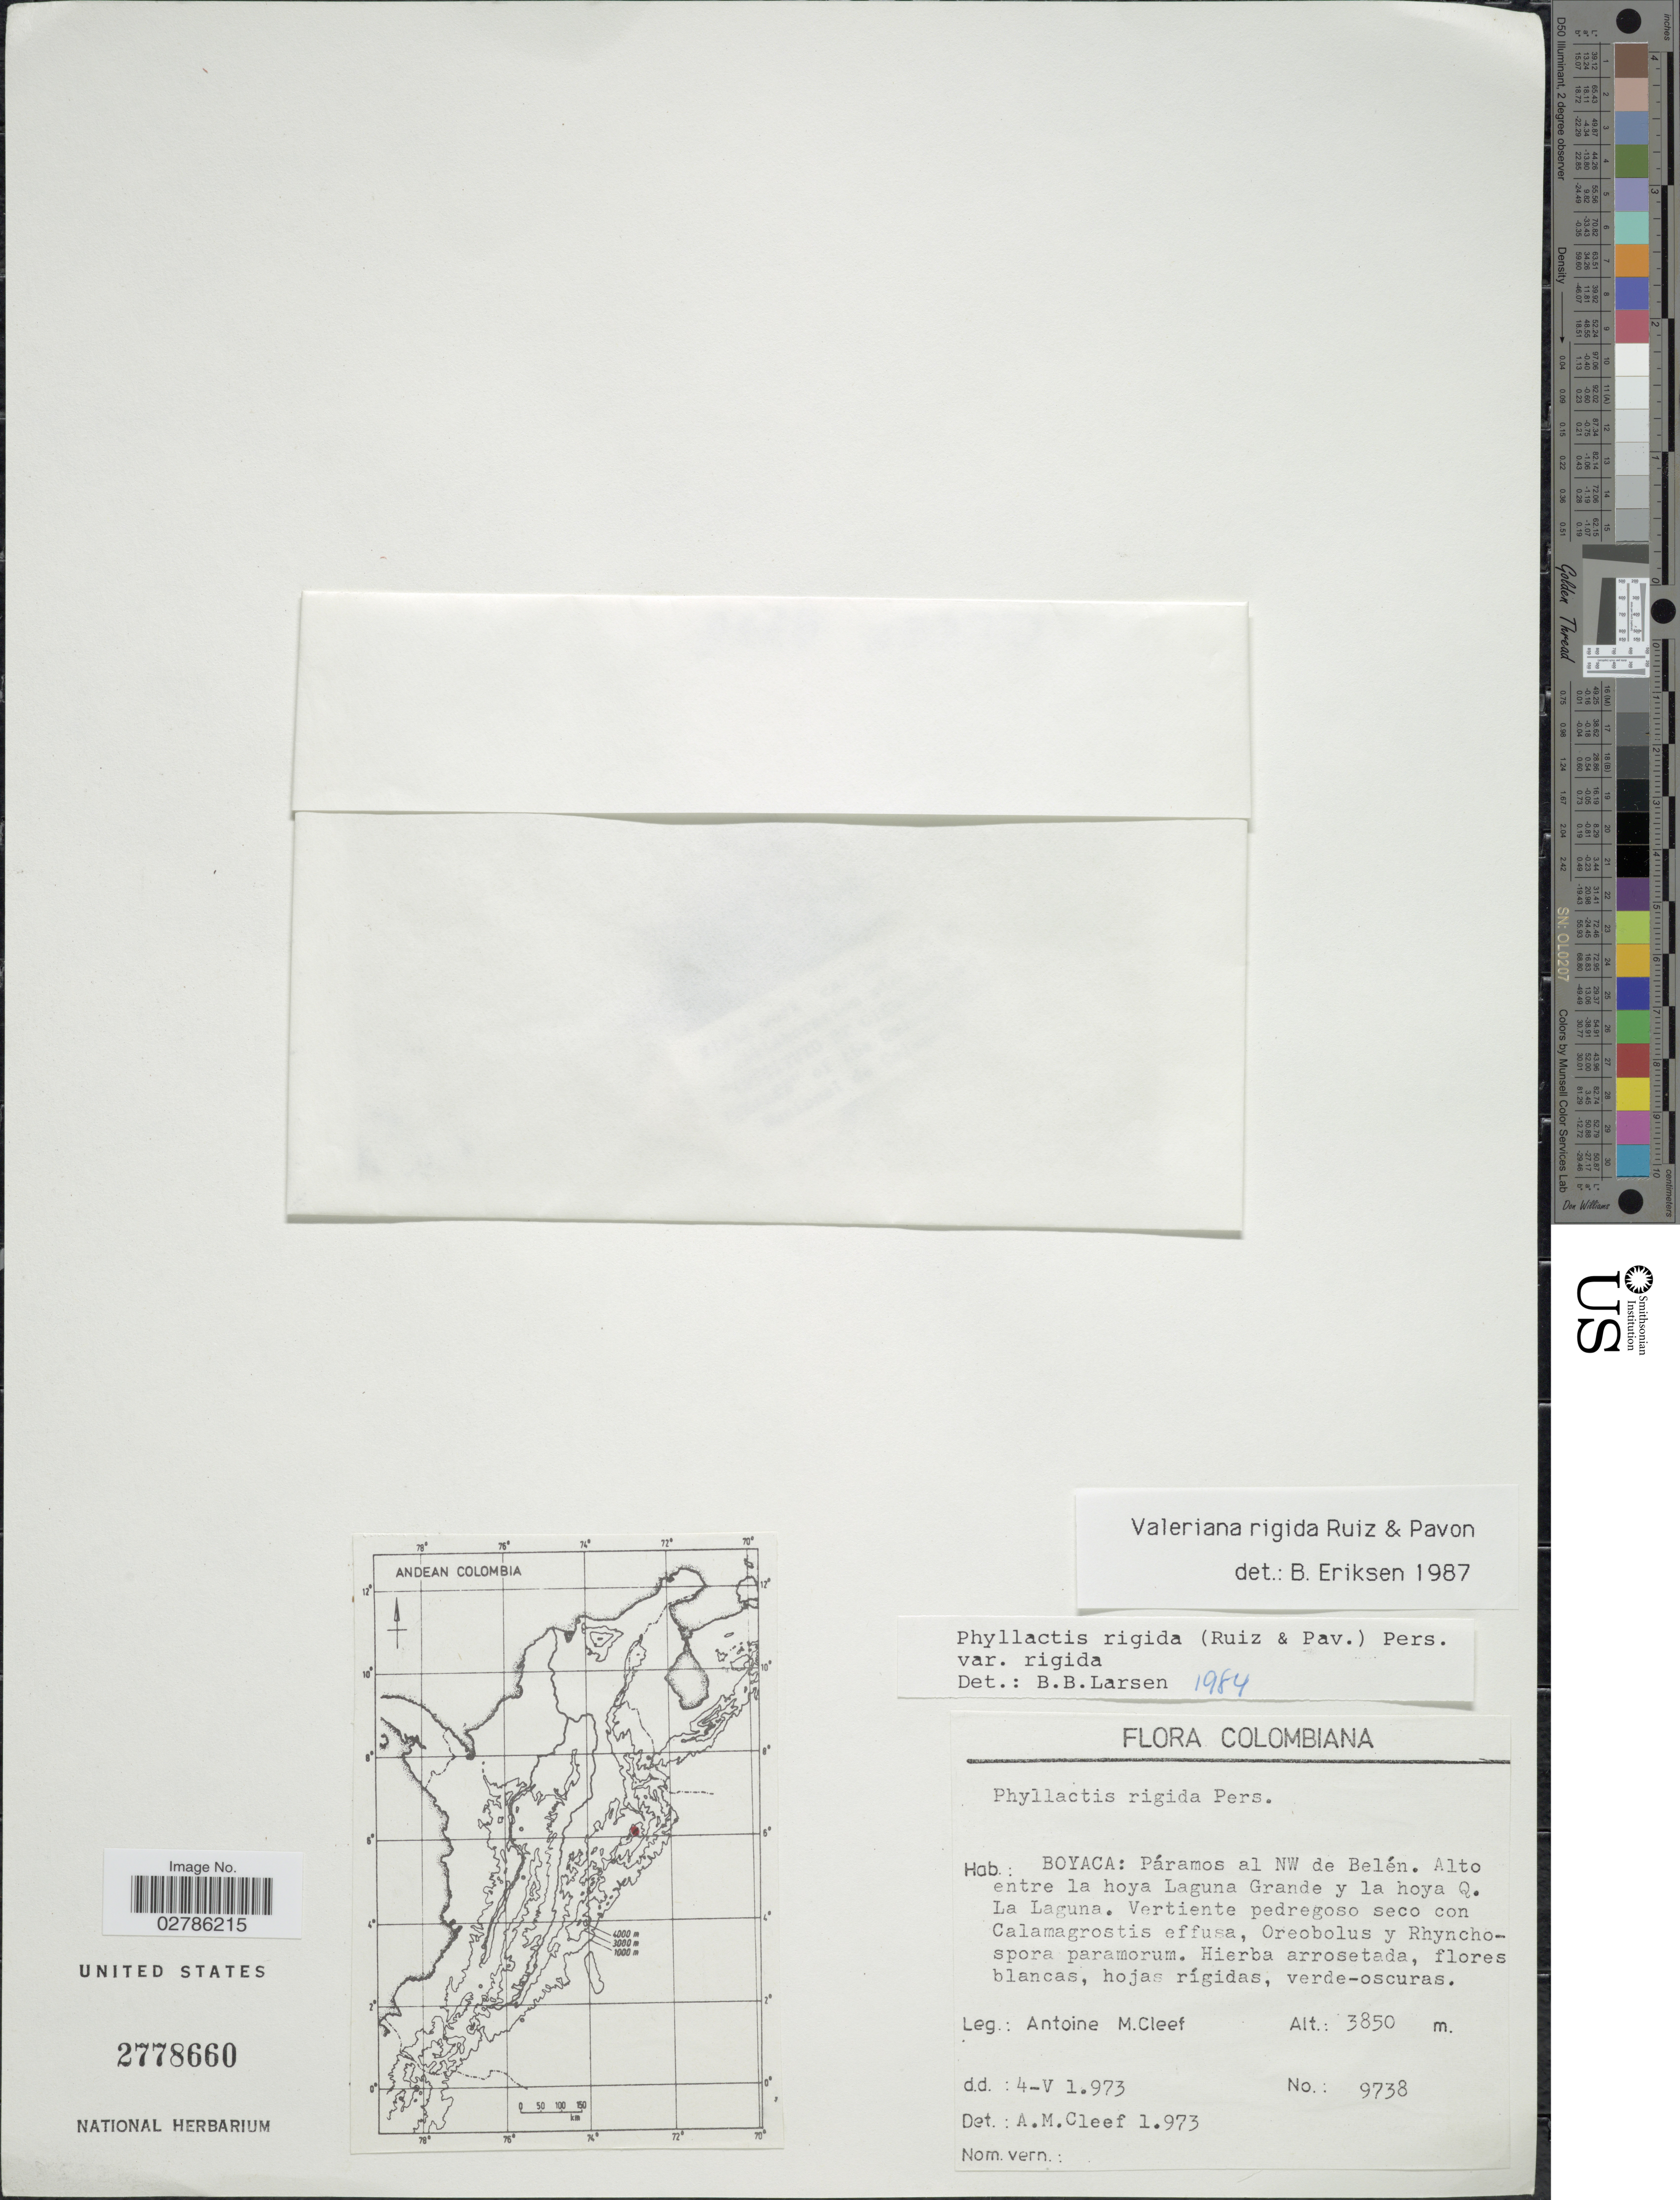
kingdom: Plantae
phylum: Tracheophyta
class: Magnoliopsida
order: Dipsacales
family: Caprifoliaceae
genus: Phyllactis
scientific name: Phyllactis rigida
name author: (Ruiz & Pav.) Pers.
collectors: A. M. Cleef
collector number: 9738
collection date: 1973-05-04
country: Colombia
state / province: Boyacá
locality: Páramos al NW de Belén, Alto entre la hoya Laguna Grande y la hoya Q. La Laguna.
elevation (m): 3850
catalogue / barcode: US 2778660